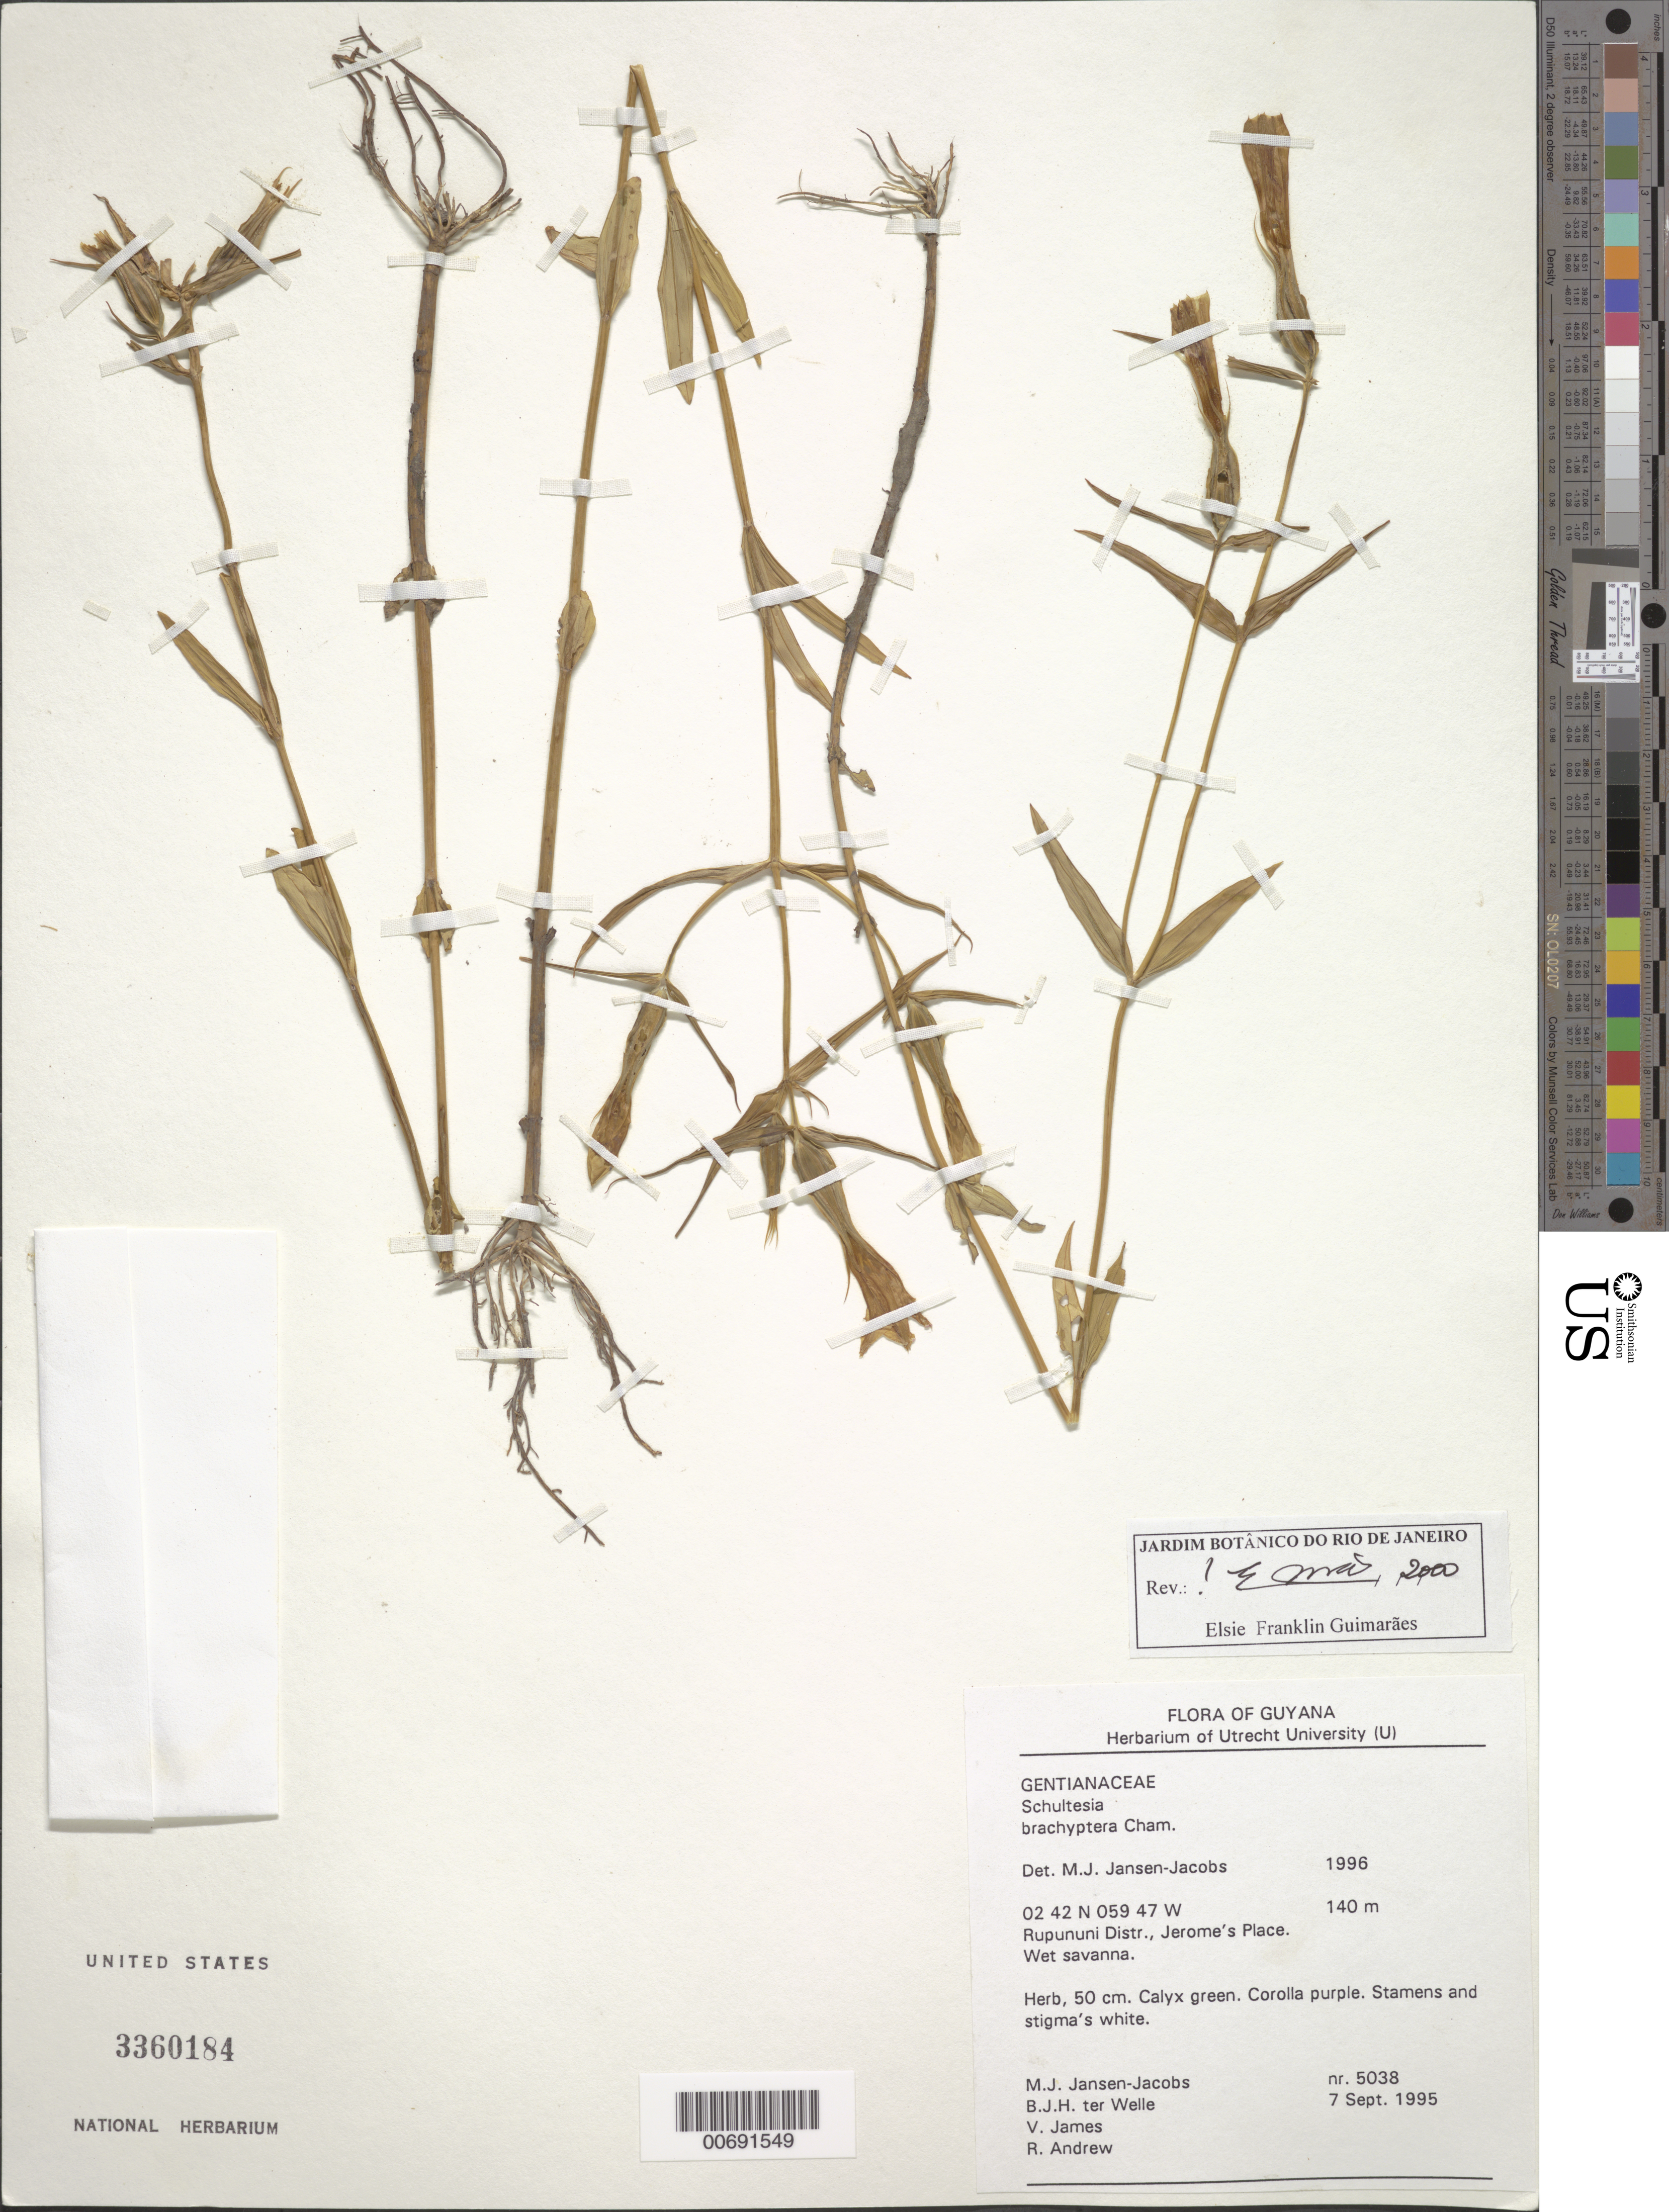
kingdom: Plantae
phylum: Tracheophyta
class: Magnoliopsida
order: Gentianales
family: Gentianaceae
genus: Schultesia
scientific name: Schultesia brachyptera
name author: Cham.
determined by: Jansen-Jacobs, M. J., (U), Nationaal Herbarium Nederland, Utrecht University branch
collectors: M. J. Jansen-Jacobs, B. Welle, V. James & R. Andrew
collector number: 5038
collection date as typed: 7-Sep-95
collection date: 1995-09-07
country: Guyana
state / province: U. Takutu-U. Essequibo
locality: Jerome's Place, Talidku Mt., Rupununi Dist.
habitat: Wet savanna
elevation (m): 140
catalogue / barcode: US 3360184